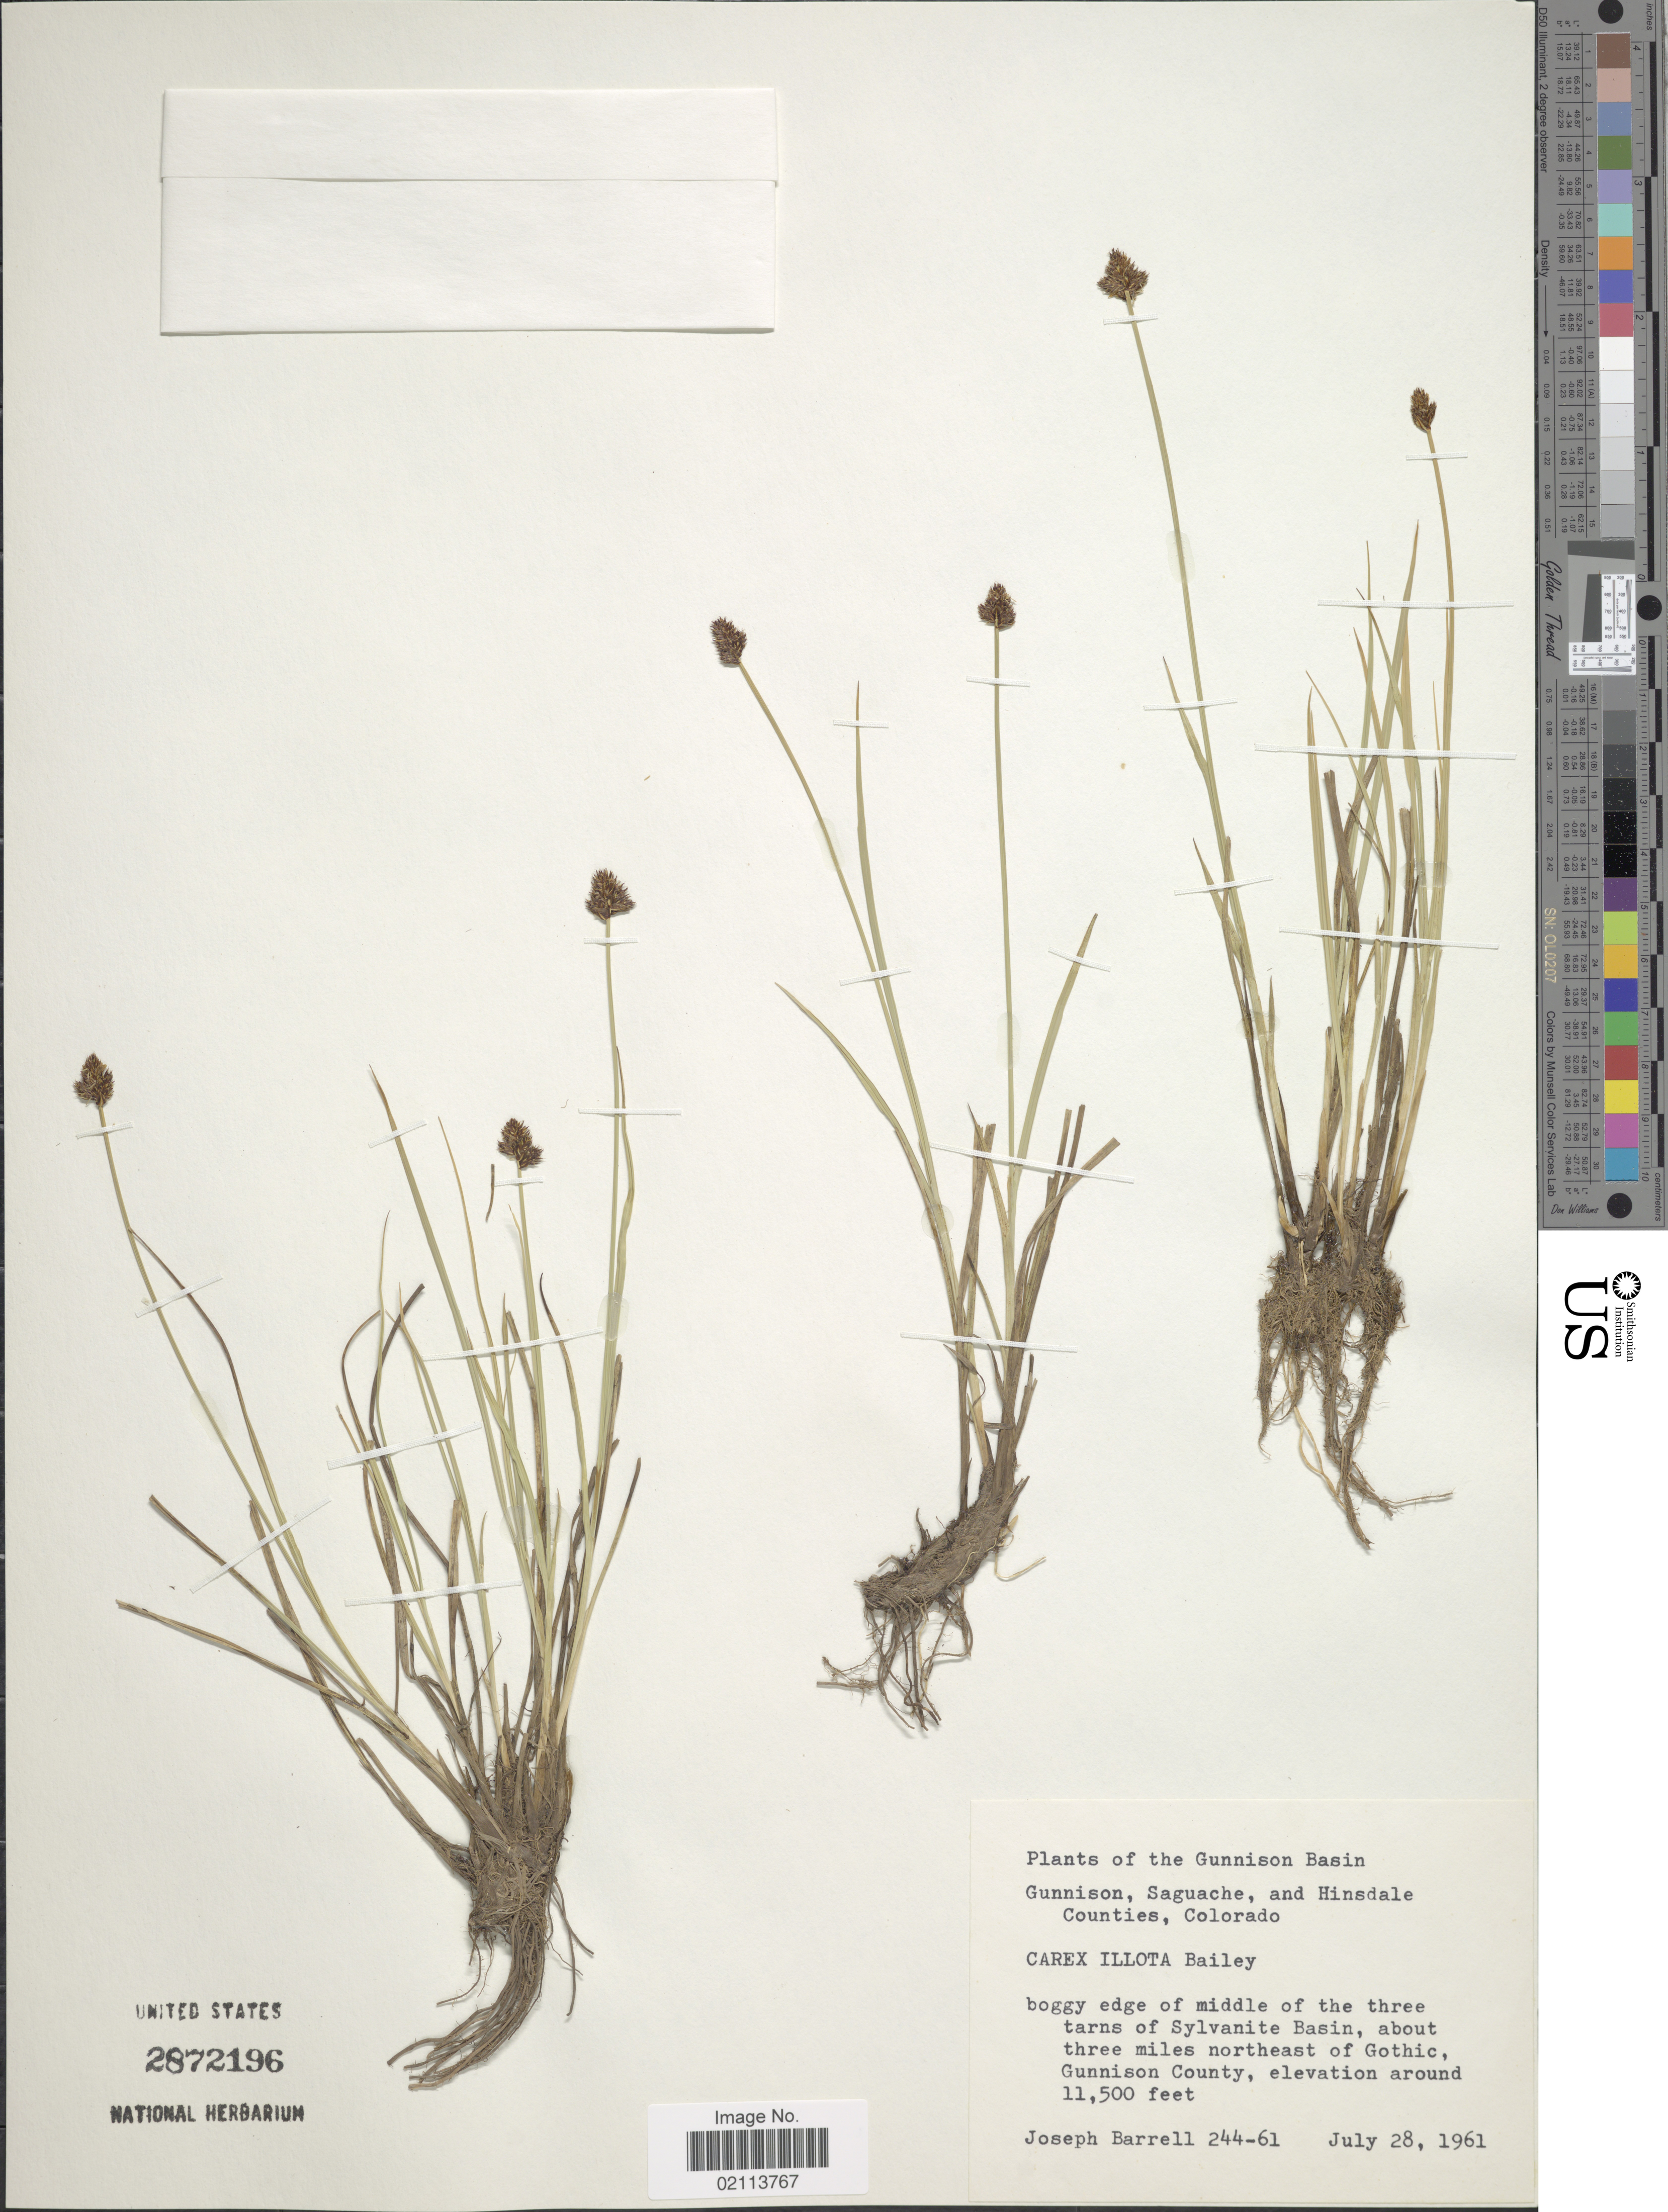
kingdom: Plantae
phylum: Tracheophyta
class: Liliopsida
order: Poales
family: Cyperaceae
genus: Carex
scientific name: Carex illota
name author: L.H. Bailey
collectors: J. Barrell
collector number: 244-61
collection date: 1961-07-28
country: United States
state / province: Colorado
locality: The Gunnison Basin, Gunnison, Saguache, and Hinsdale Counties, Colorado, Boggy edge of middle of the three tarns of Sylvanite Basin, about three miles northeast of Gothic, Gunnison County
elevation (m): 3505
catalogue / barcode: US 2872196